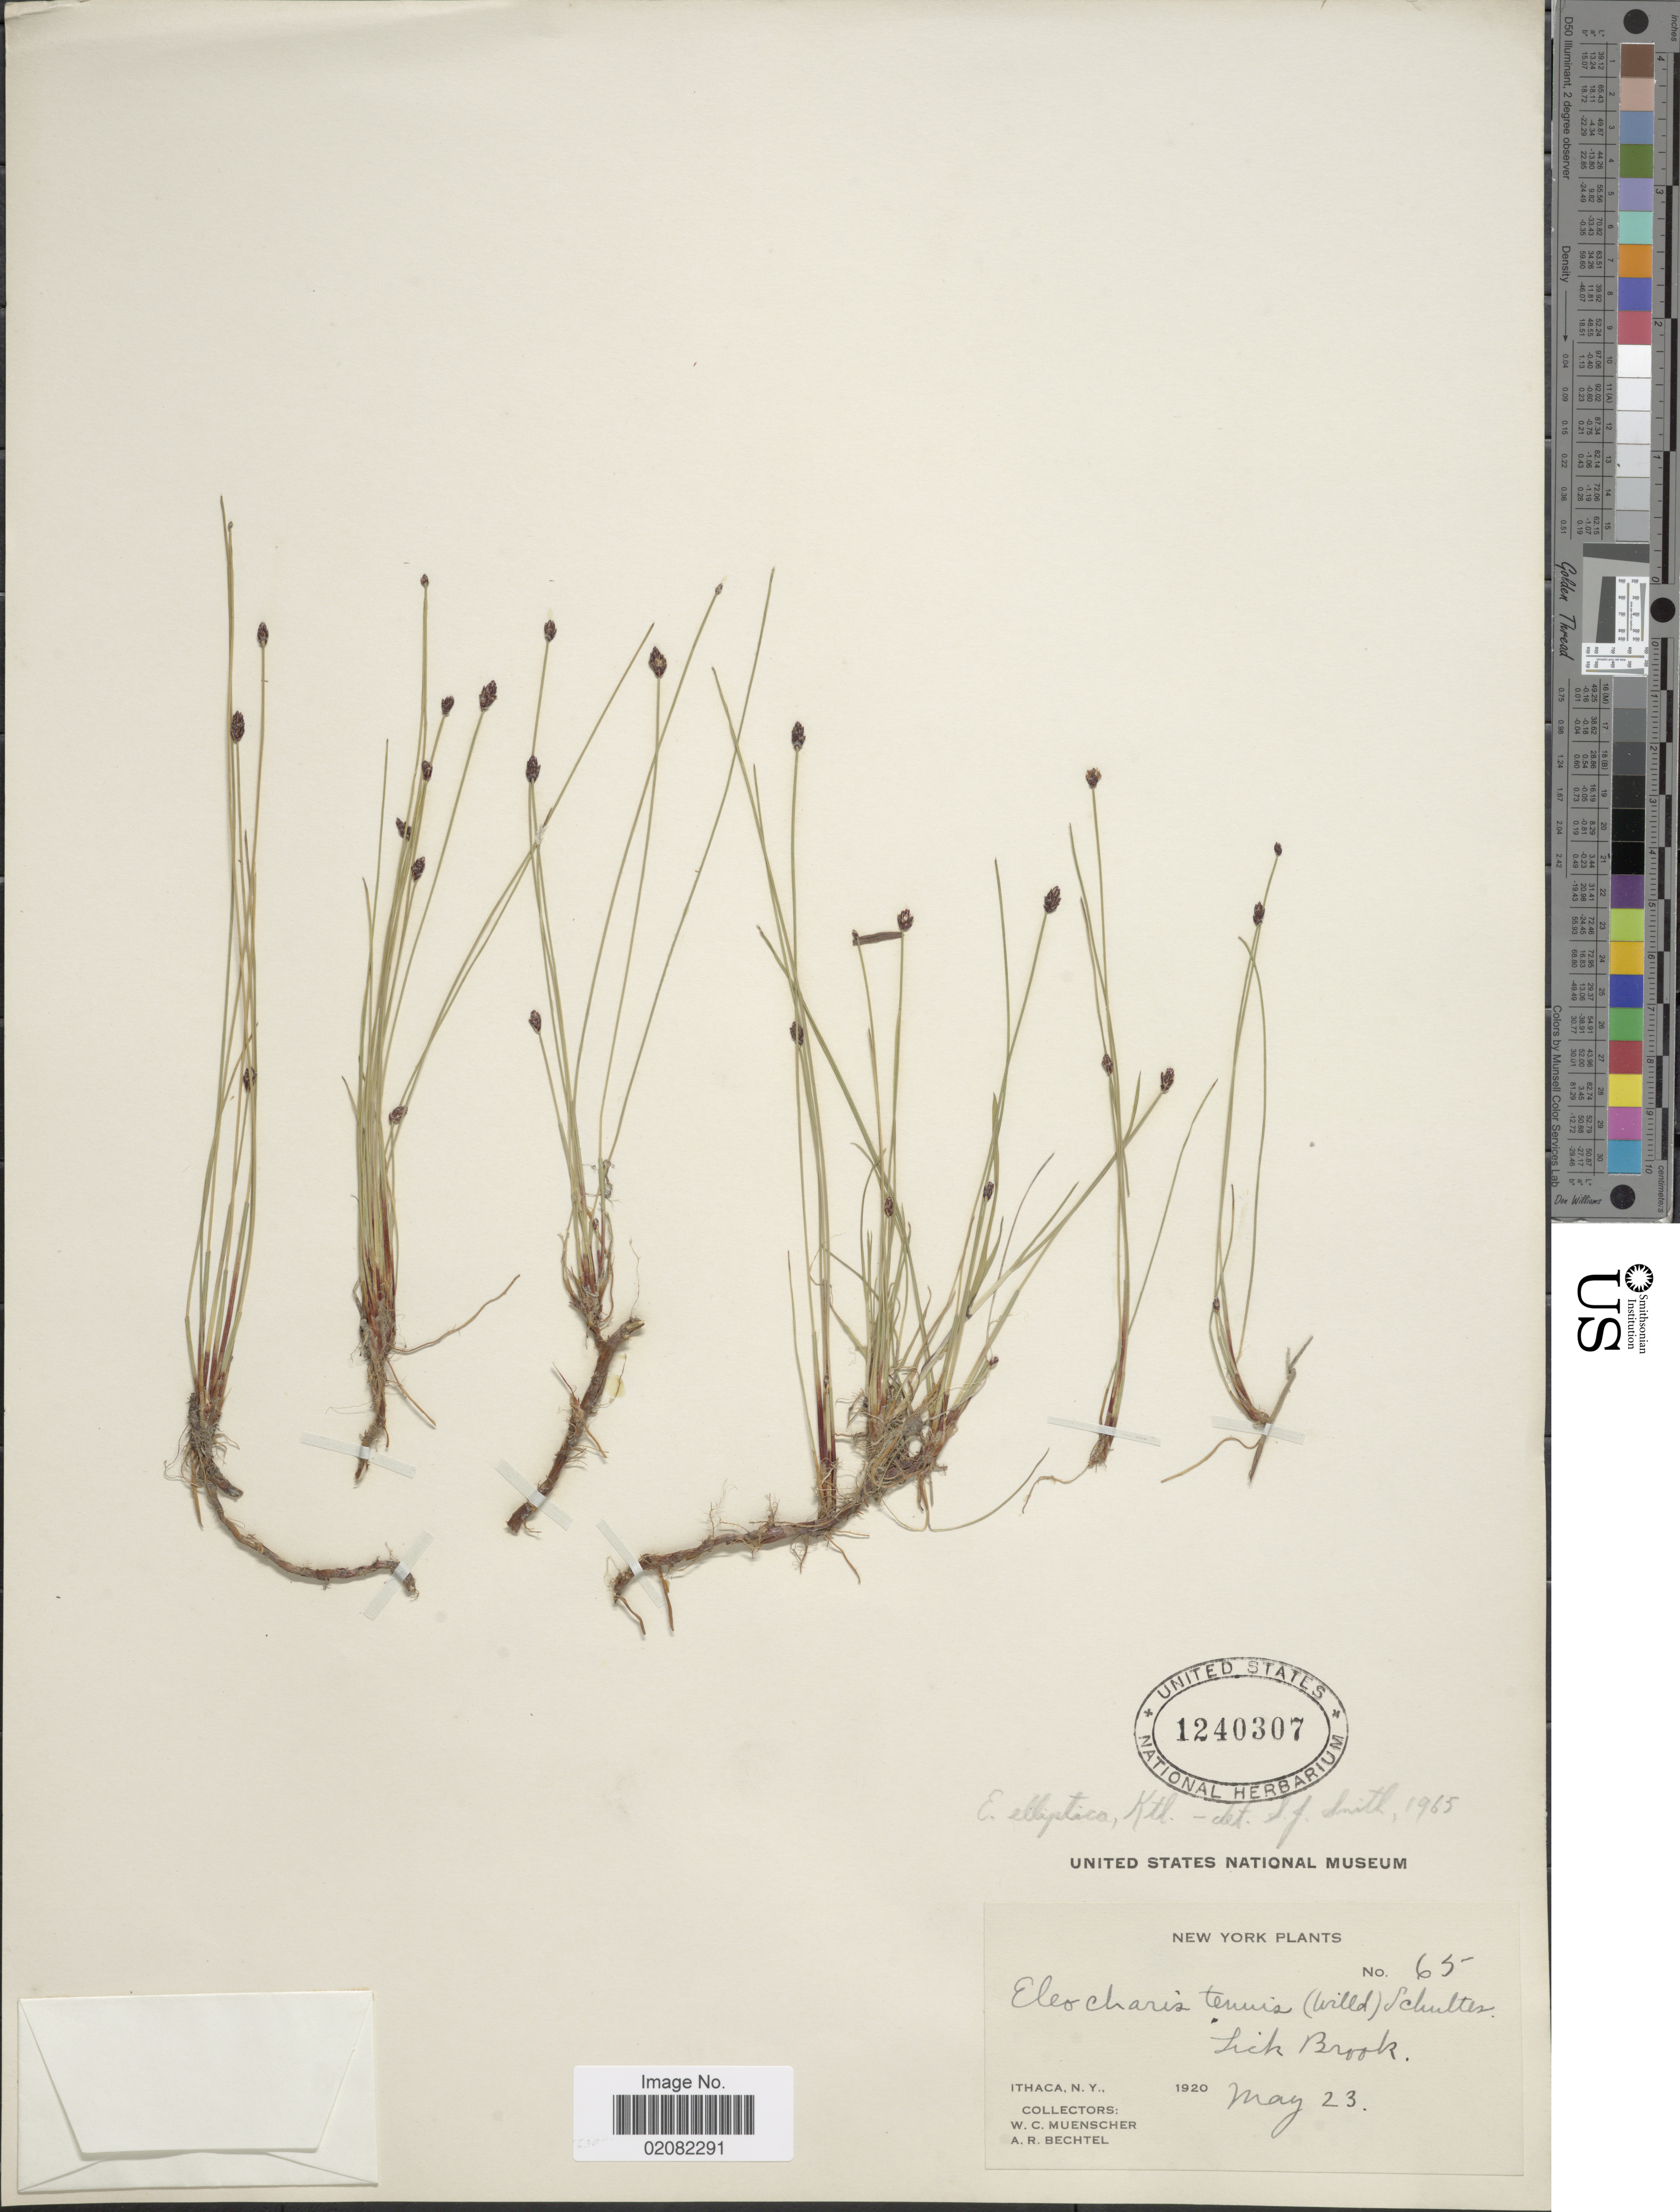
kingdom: Plantae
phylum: Tracheophyta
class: Liliopsida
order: Poales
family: Cyperaceae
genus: Eleocharis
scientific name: Eleocharis elliptica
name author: Kunth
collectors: W. Muenscher & A. Bechtel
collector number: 65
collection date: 1920-05-23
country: United States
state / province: New York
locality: Ithaca, N. Y., Lick Brook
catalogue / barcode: US 1240307